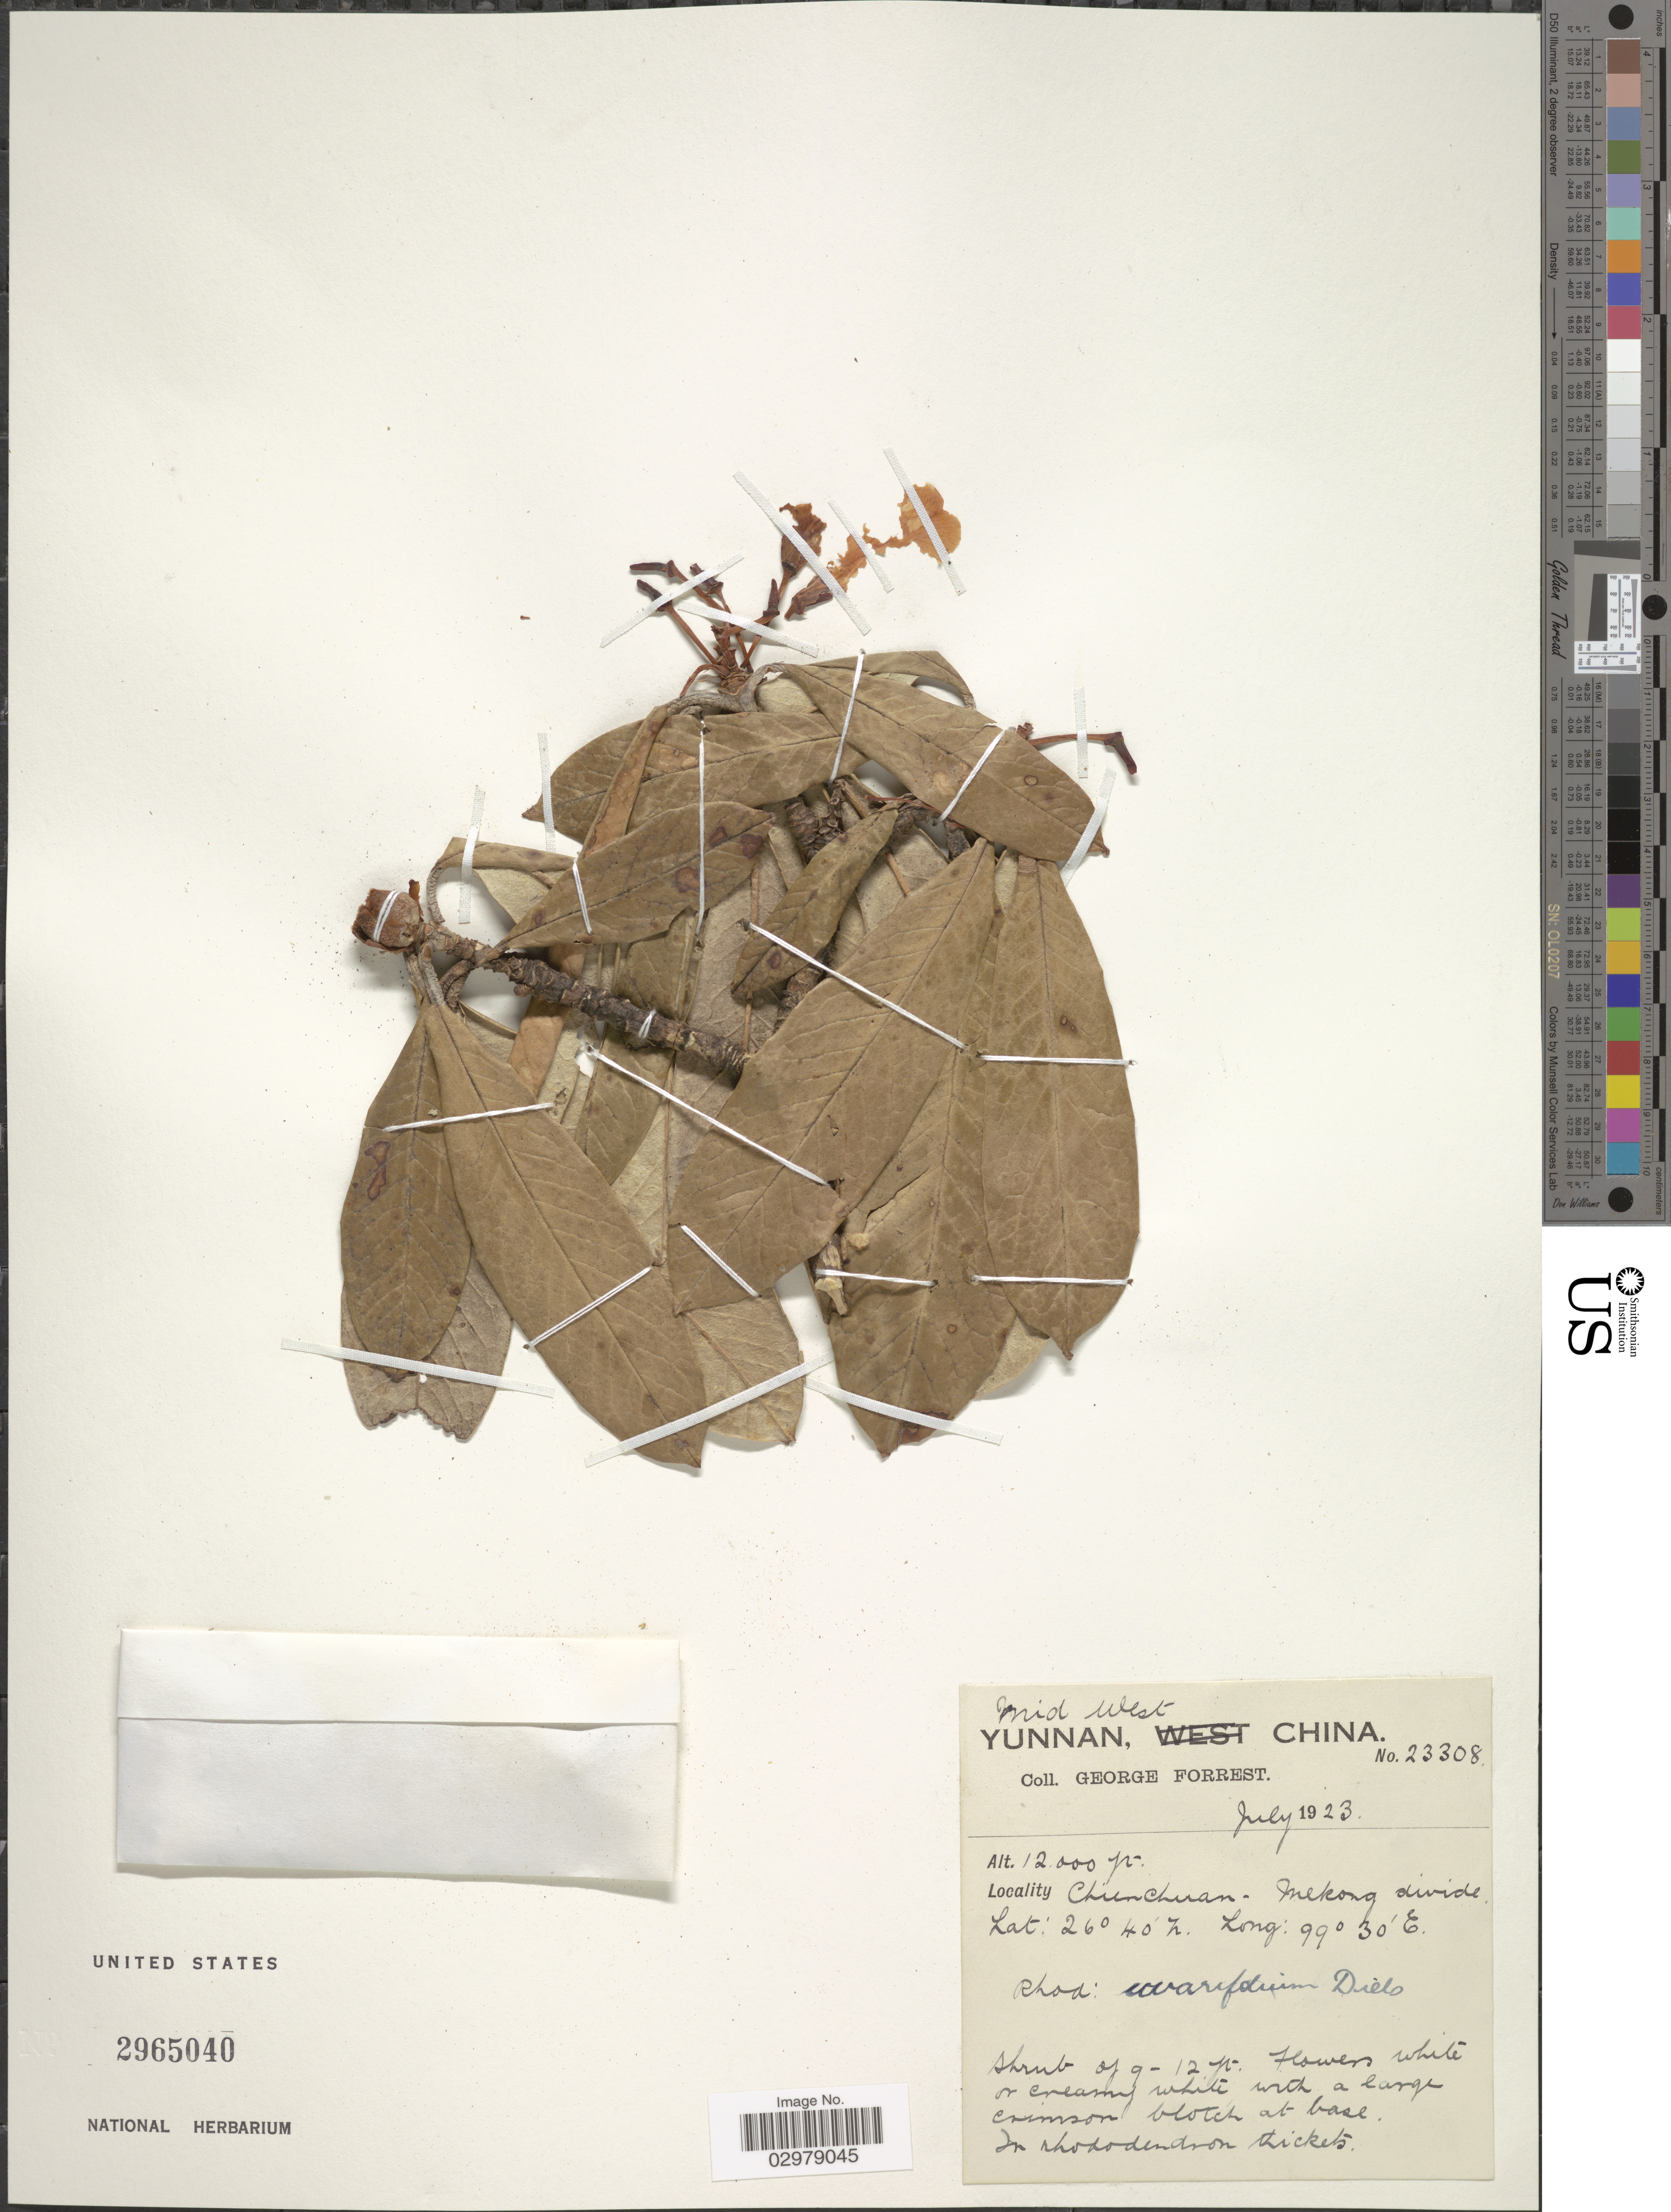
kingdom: Plantae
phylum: Tracheophyta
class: Magnoliopsida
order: Ericales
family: Ericaceae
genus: Rhododendron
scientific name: Rhododendron uvarifolium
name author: Diels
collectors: G. Forrest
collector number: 23308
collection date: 1923-07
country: China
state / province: Yunnan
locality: Mid West. Chienchuan - Mekong divide.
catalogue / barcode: US 2965040